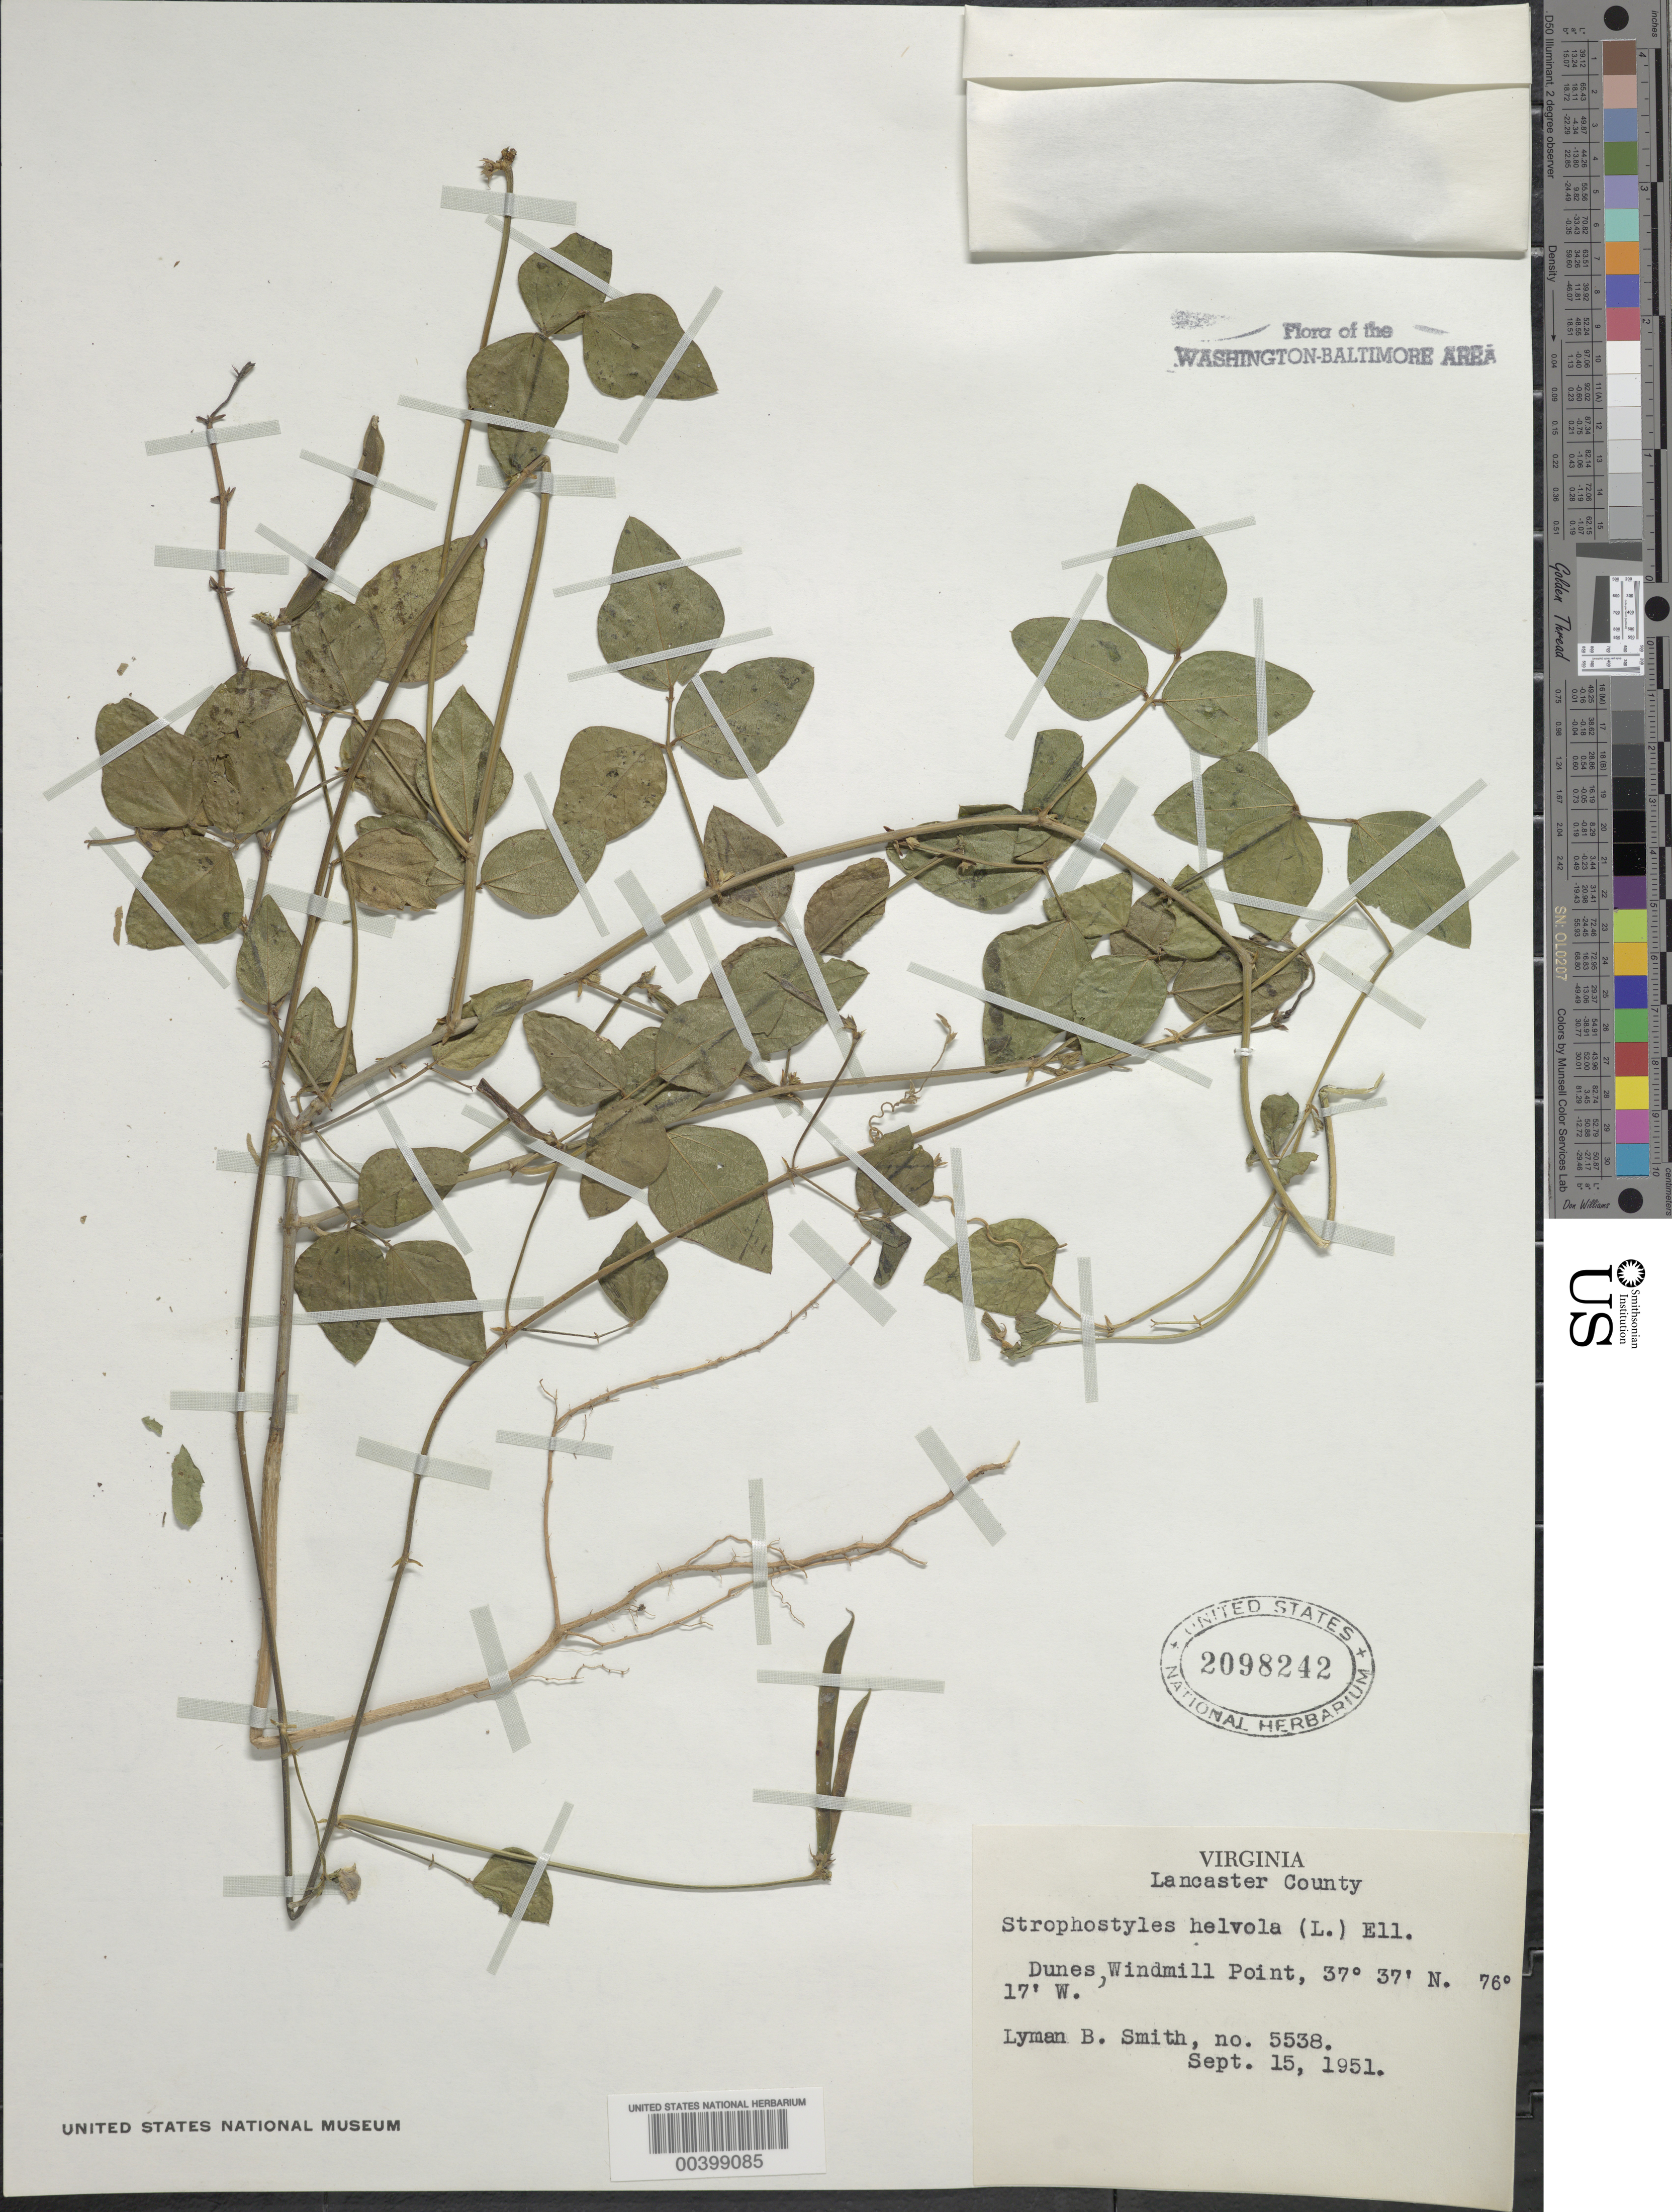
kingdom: Plantae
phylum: Tracheophyta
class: Magnoliopsida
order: Fabales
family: Fabaceae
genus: Strophostyles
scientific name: Strophostyles helvola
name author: (L.) Elliott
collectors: L. Smith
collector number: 5538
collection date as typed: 15 Sep 1951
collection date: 1951-09-15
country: United States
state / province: Virginia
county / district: Lancaster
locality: Windmill Point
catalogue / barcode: US 2098242